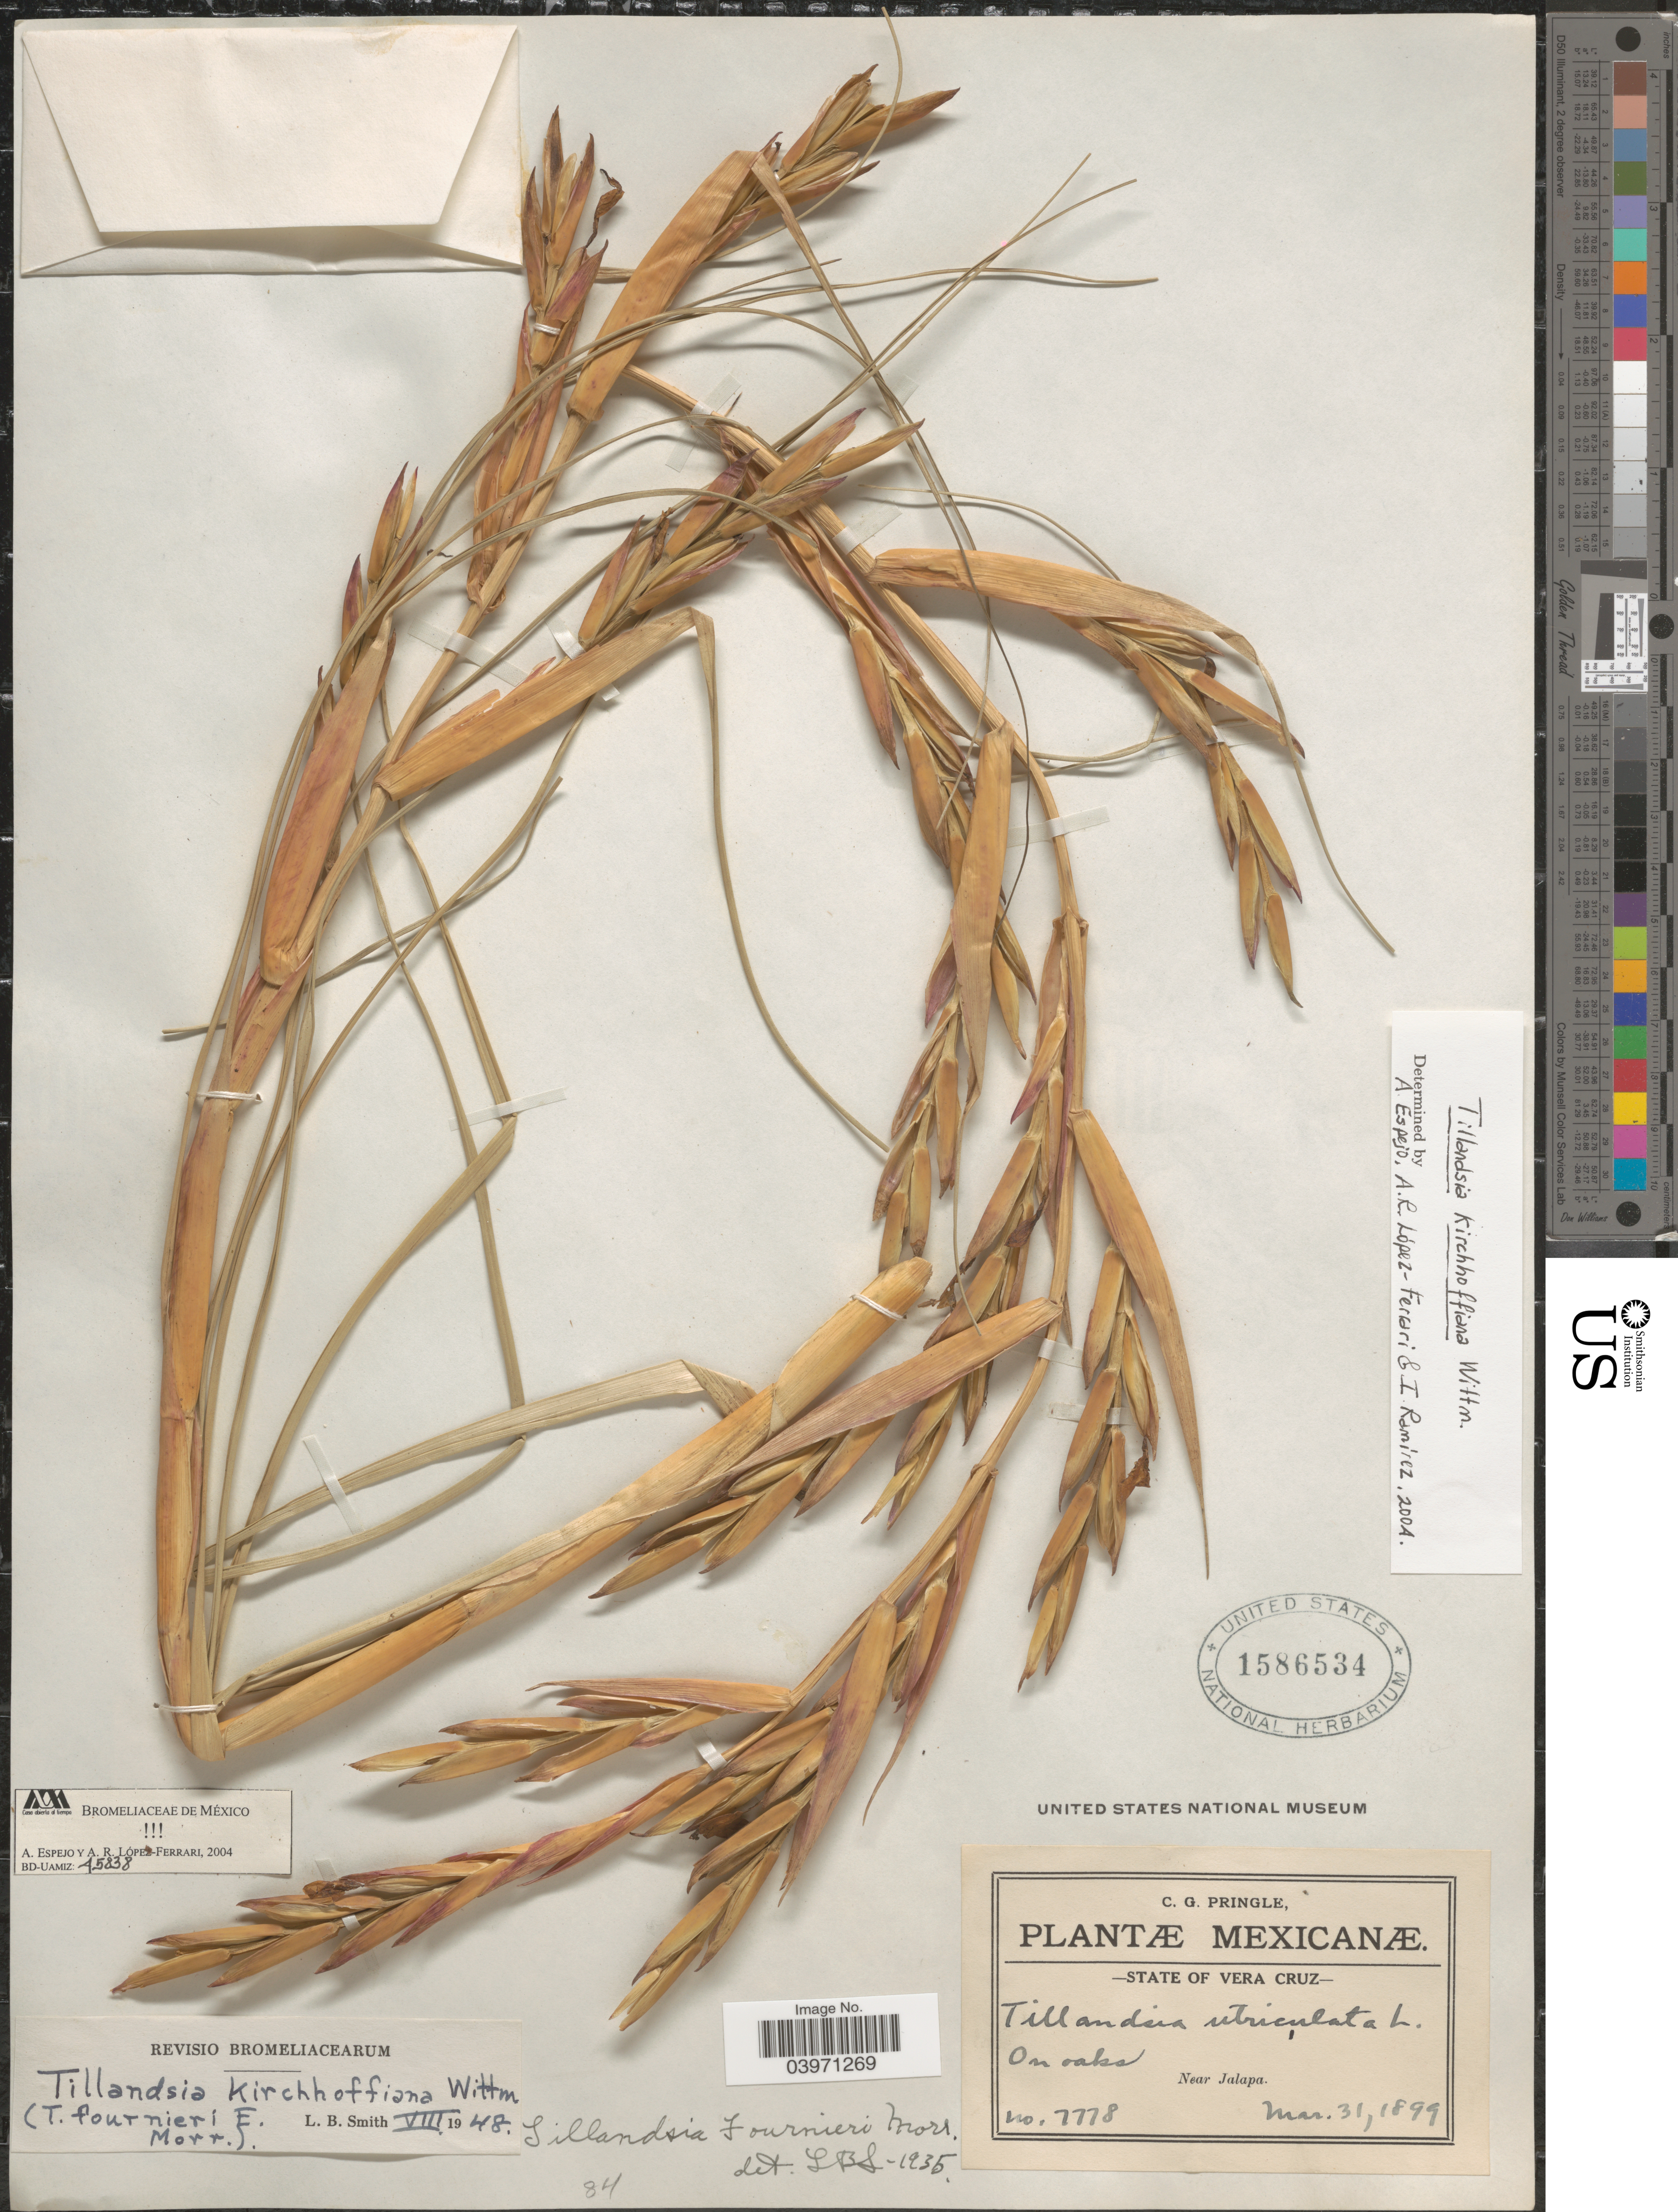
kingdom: Plantae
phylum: Tracheophyta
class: Liliopsida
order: Poales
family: Bromeliaceae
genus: Tillandsia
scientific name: Tillandsia kirchhoffiana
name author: Wittm.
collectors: C. G. Pringle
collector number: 7778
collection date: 1899-03-31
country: Mexico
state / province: Veracruz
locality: State of Vera Cruz. Near Jalapa.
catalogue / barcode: US 1586534